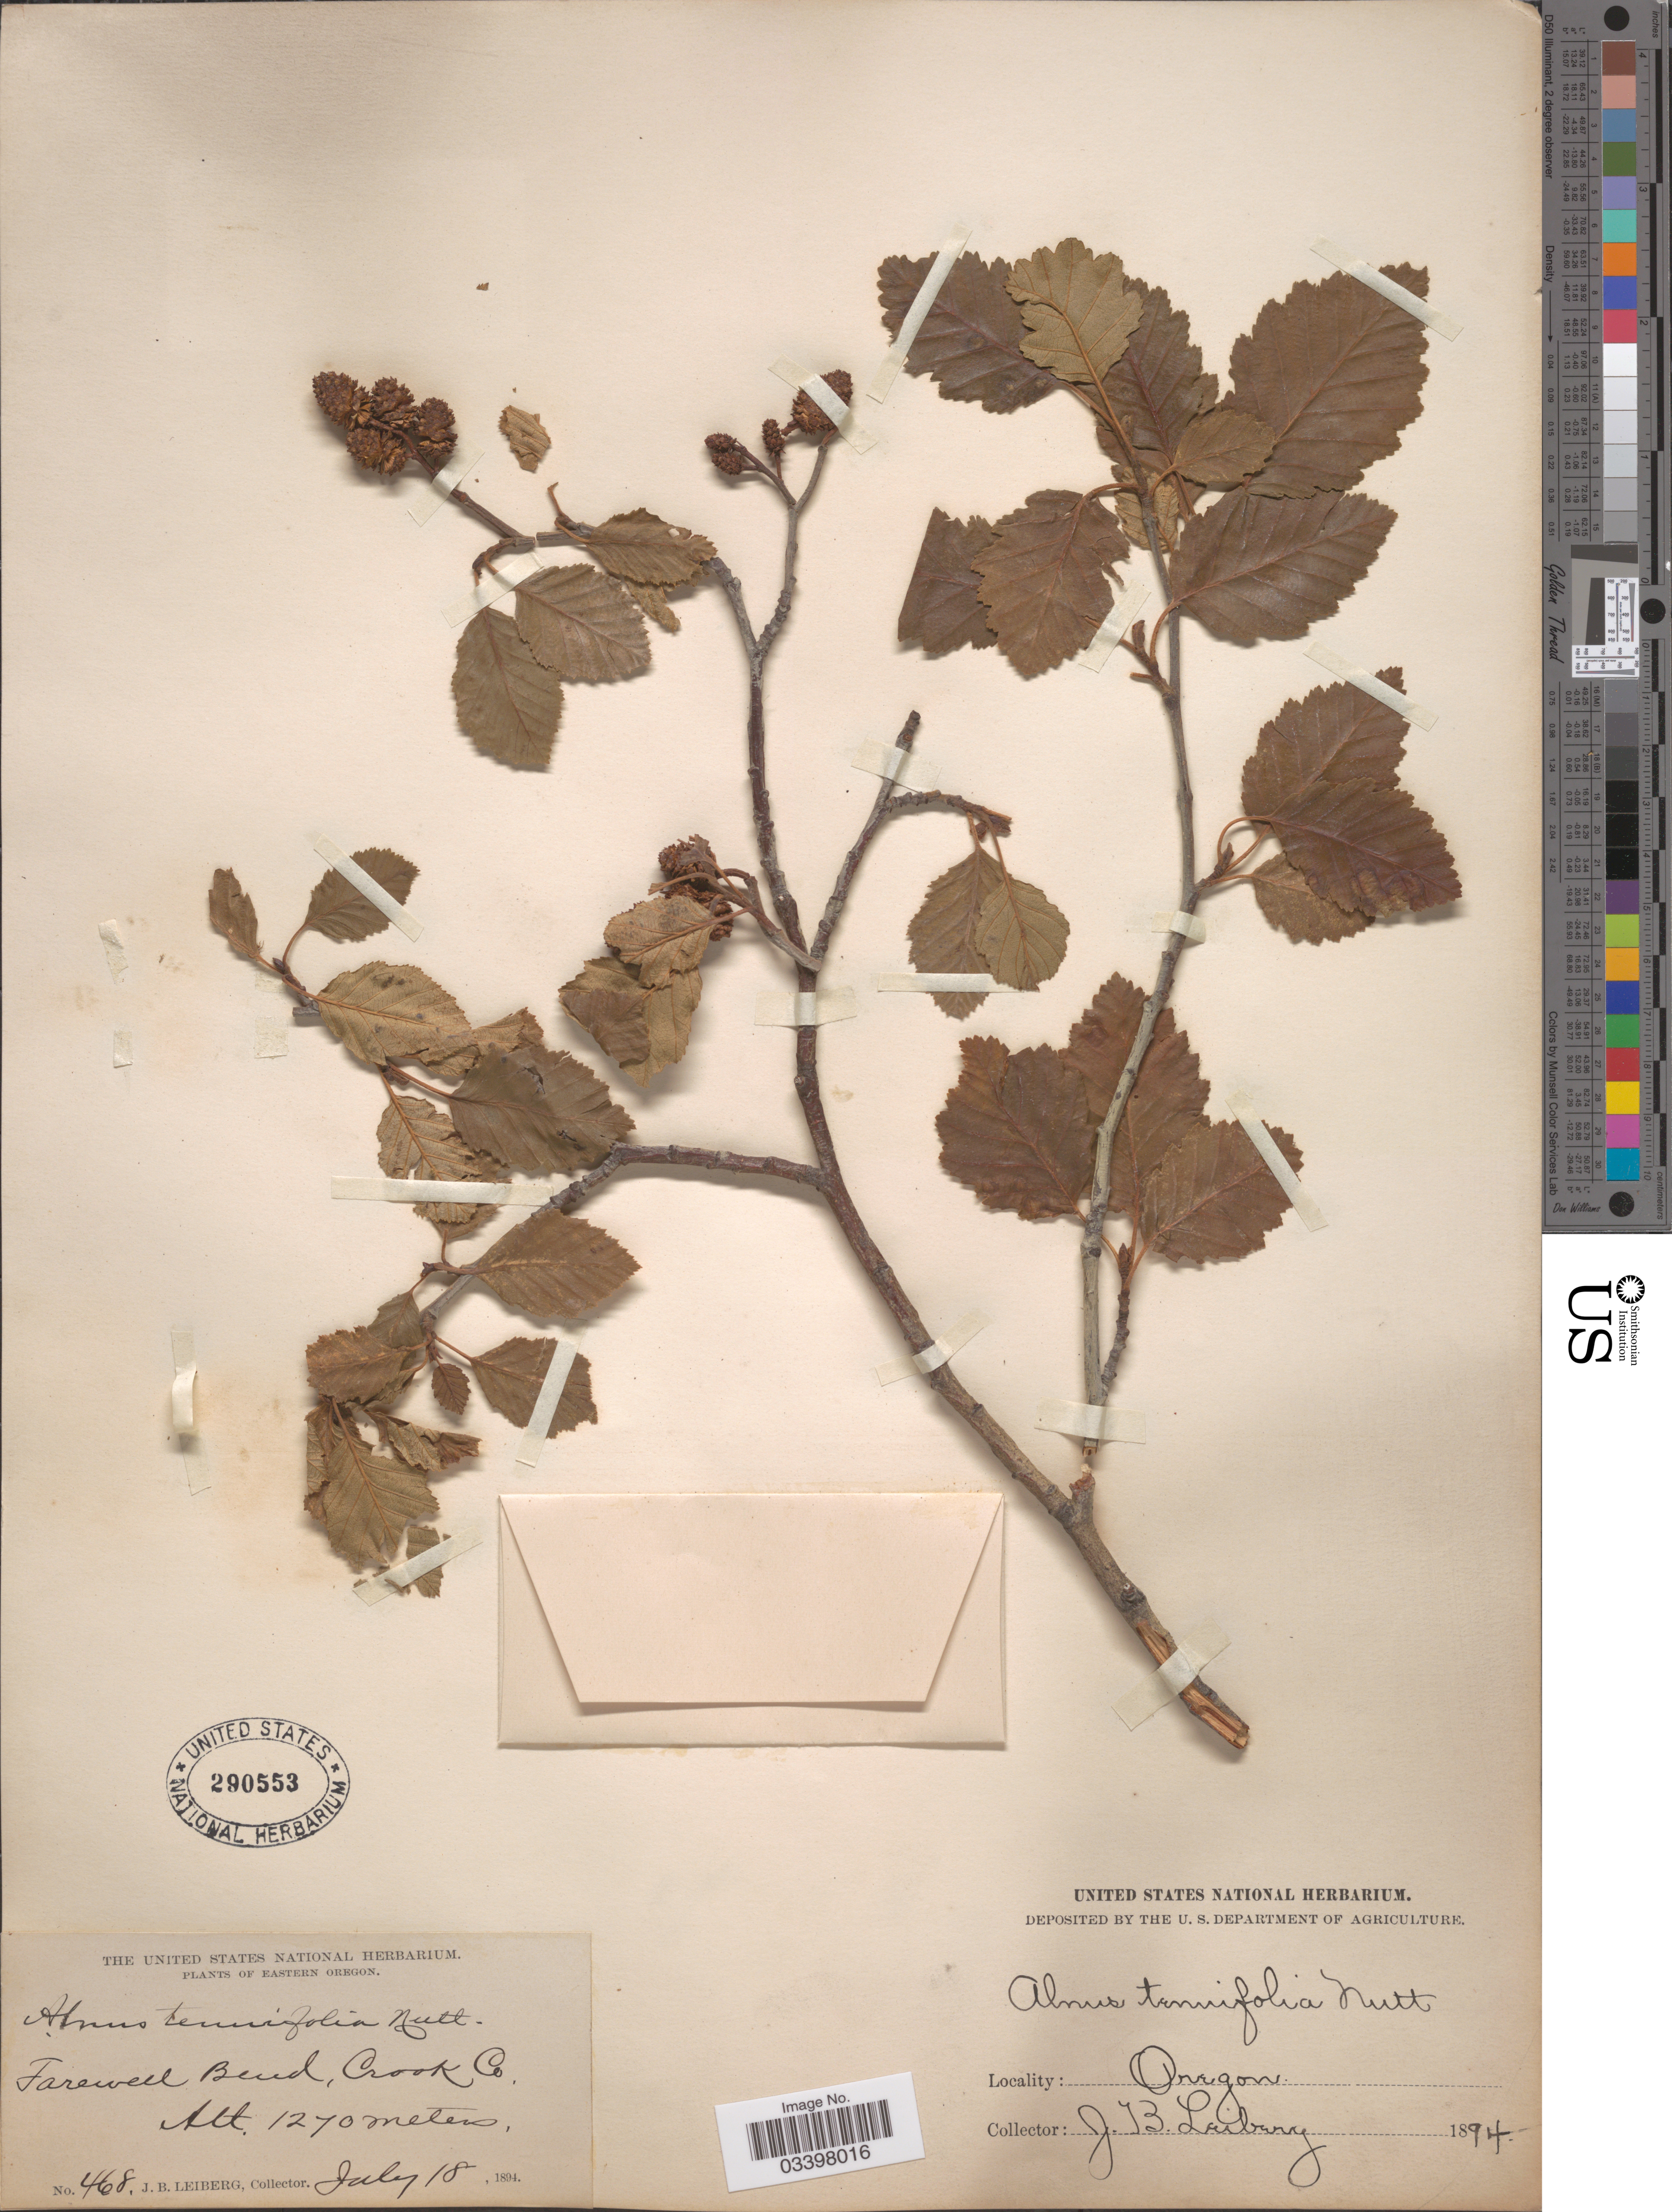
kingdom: Plantae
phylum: Tracheophyta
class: Magnoliopsida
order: Fagales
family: Betulaceae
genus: Alnus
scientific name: Alnus incana subsp. tenuifolia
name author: (Nutt.) Breitung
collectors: J. B. Leiberg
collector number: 468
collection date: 1894-07-18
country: United States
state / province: Oregon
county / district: Crook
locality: Farewell Bend, Crook Co. Eastern Oregon.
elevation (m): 1270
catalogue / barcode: US 290553